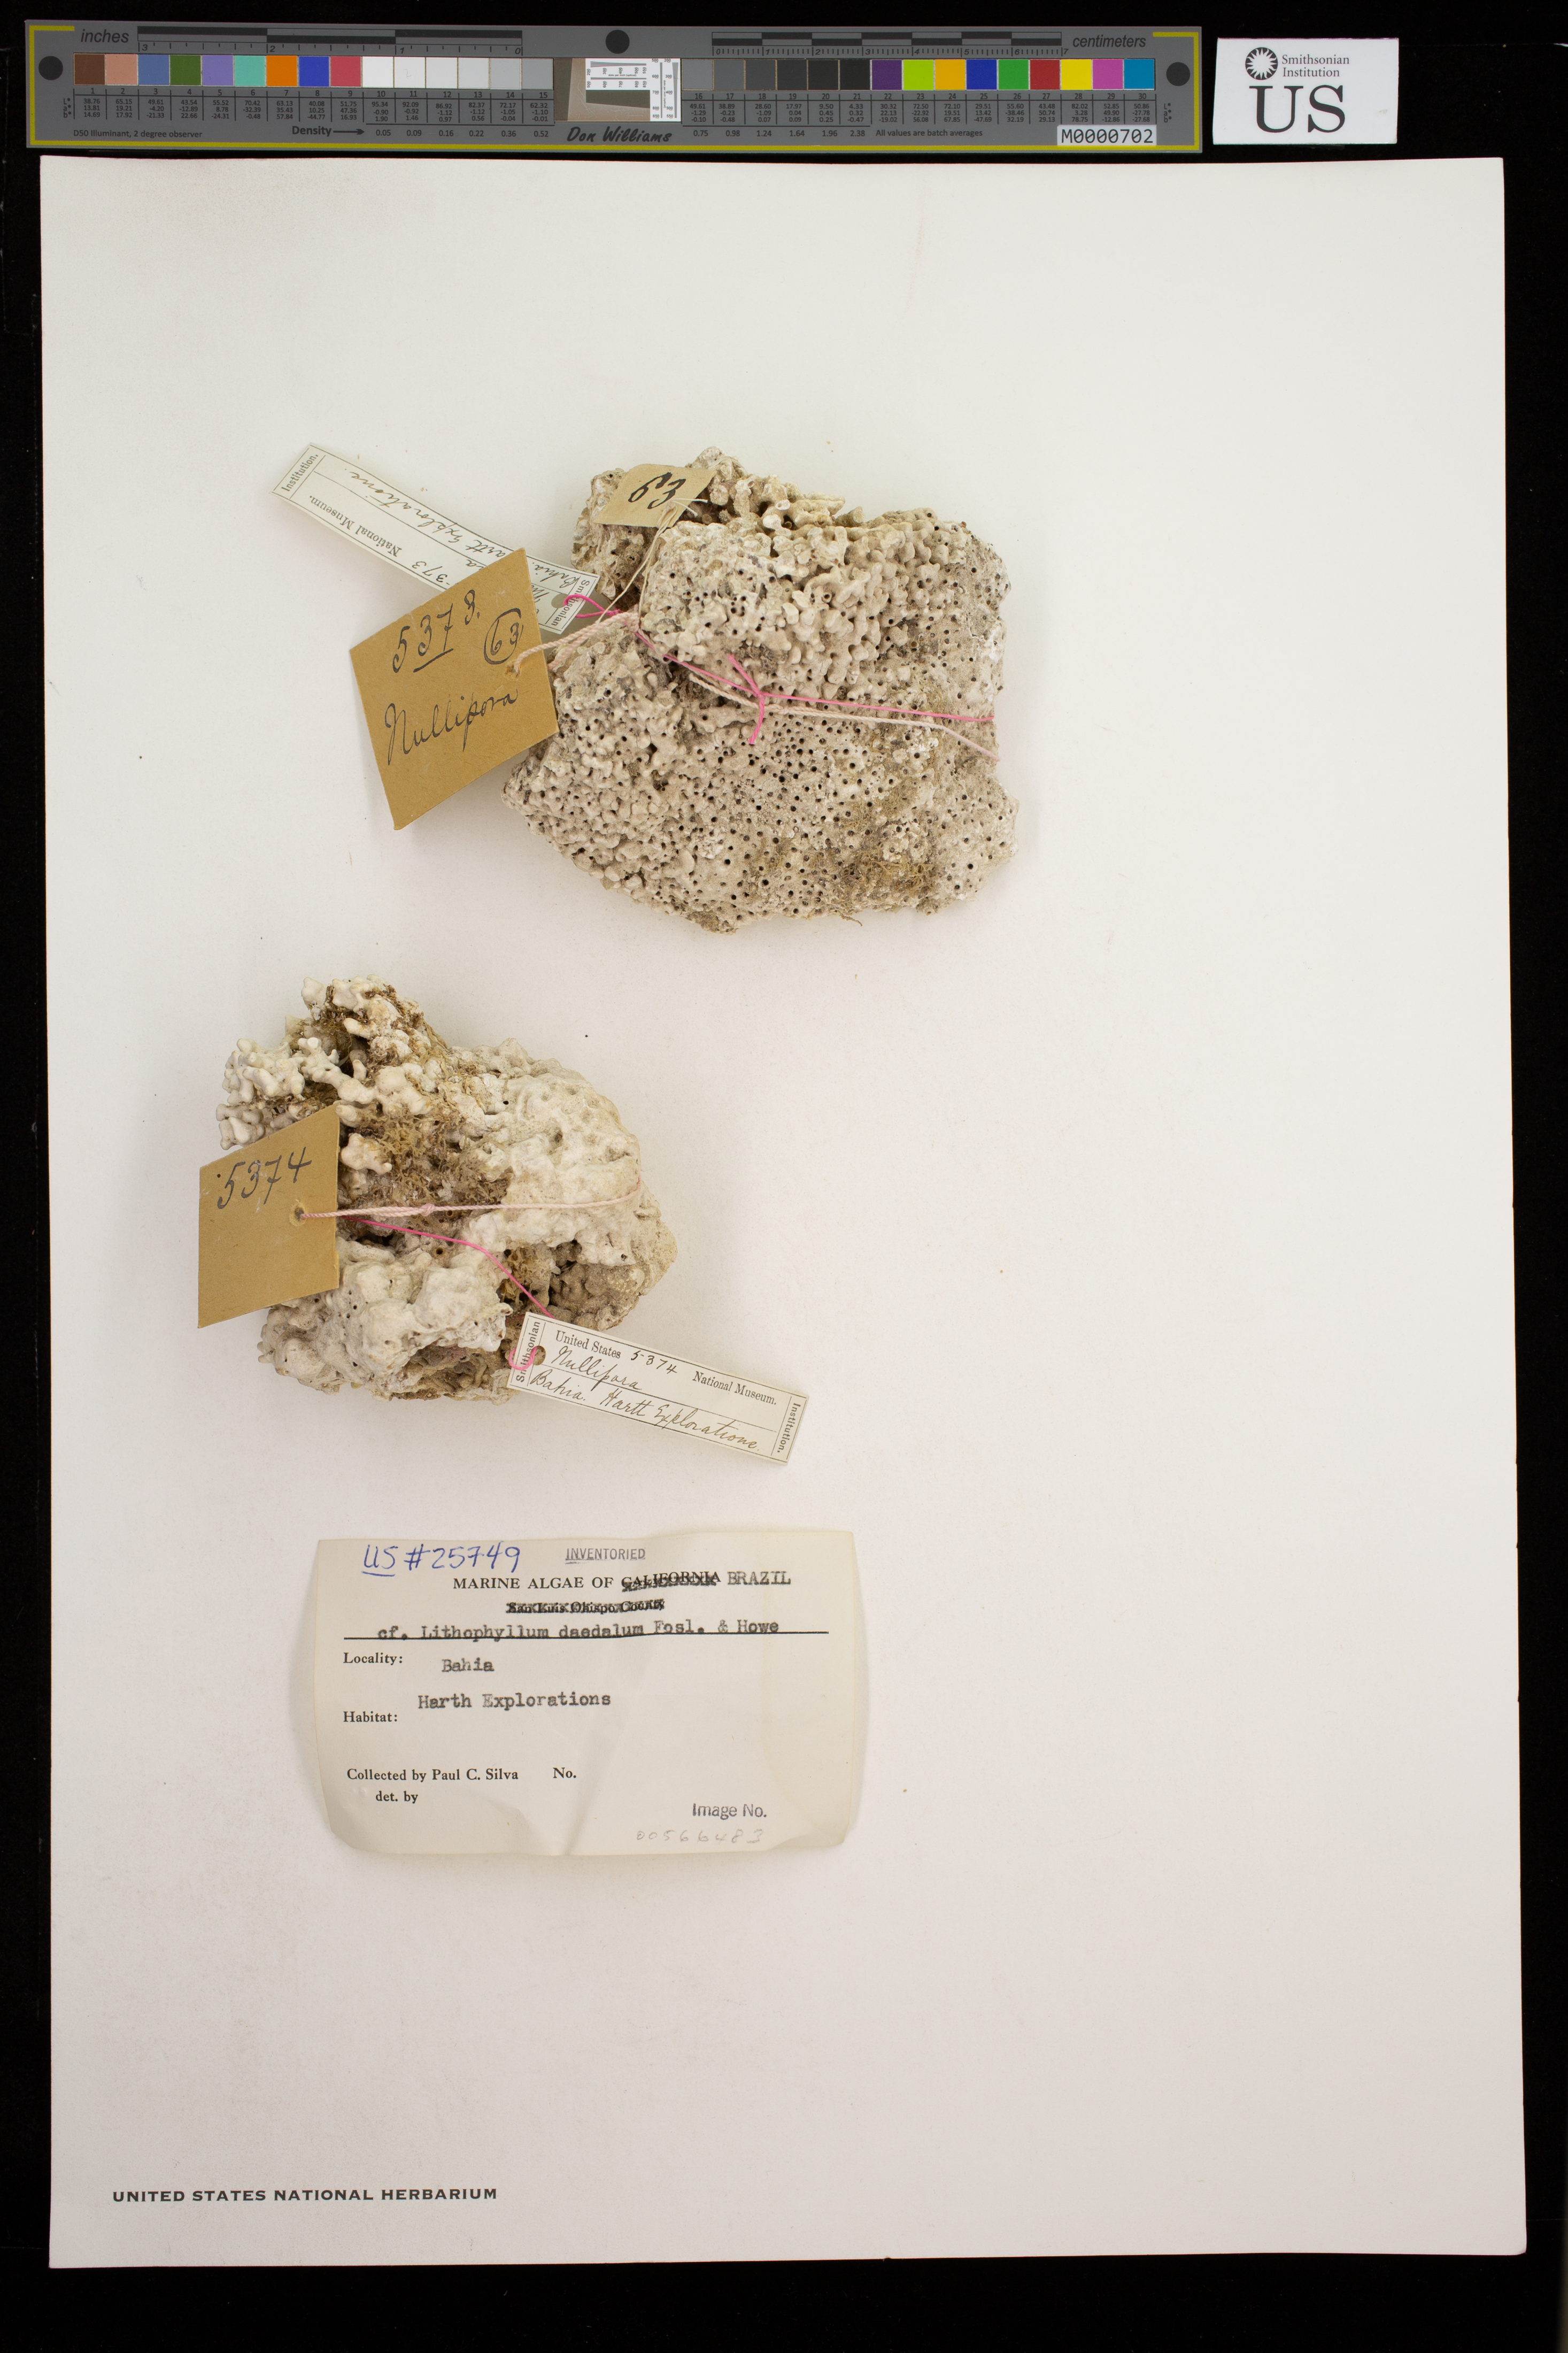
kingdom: Plantae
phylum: Rhodophyta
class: Florideophyceae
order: Corallinales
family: Lithophyllaceae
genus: Lithophyllum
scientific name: Lithophyllum daedalum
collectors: P. C. Silva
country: Brazil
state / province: Bahia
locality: Salvador (Bahia)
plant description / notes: Harth Explorations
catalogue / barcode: US 25749